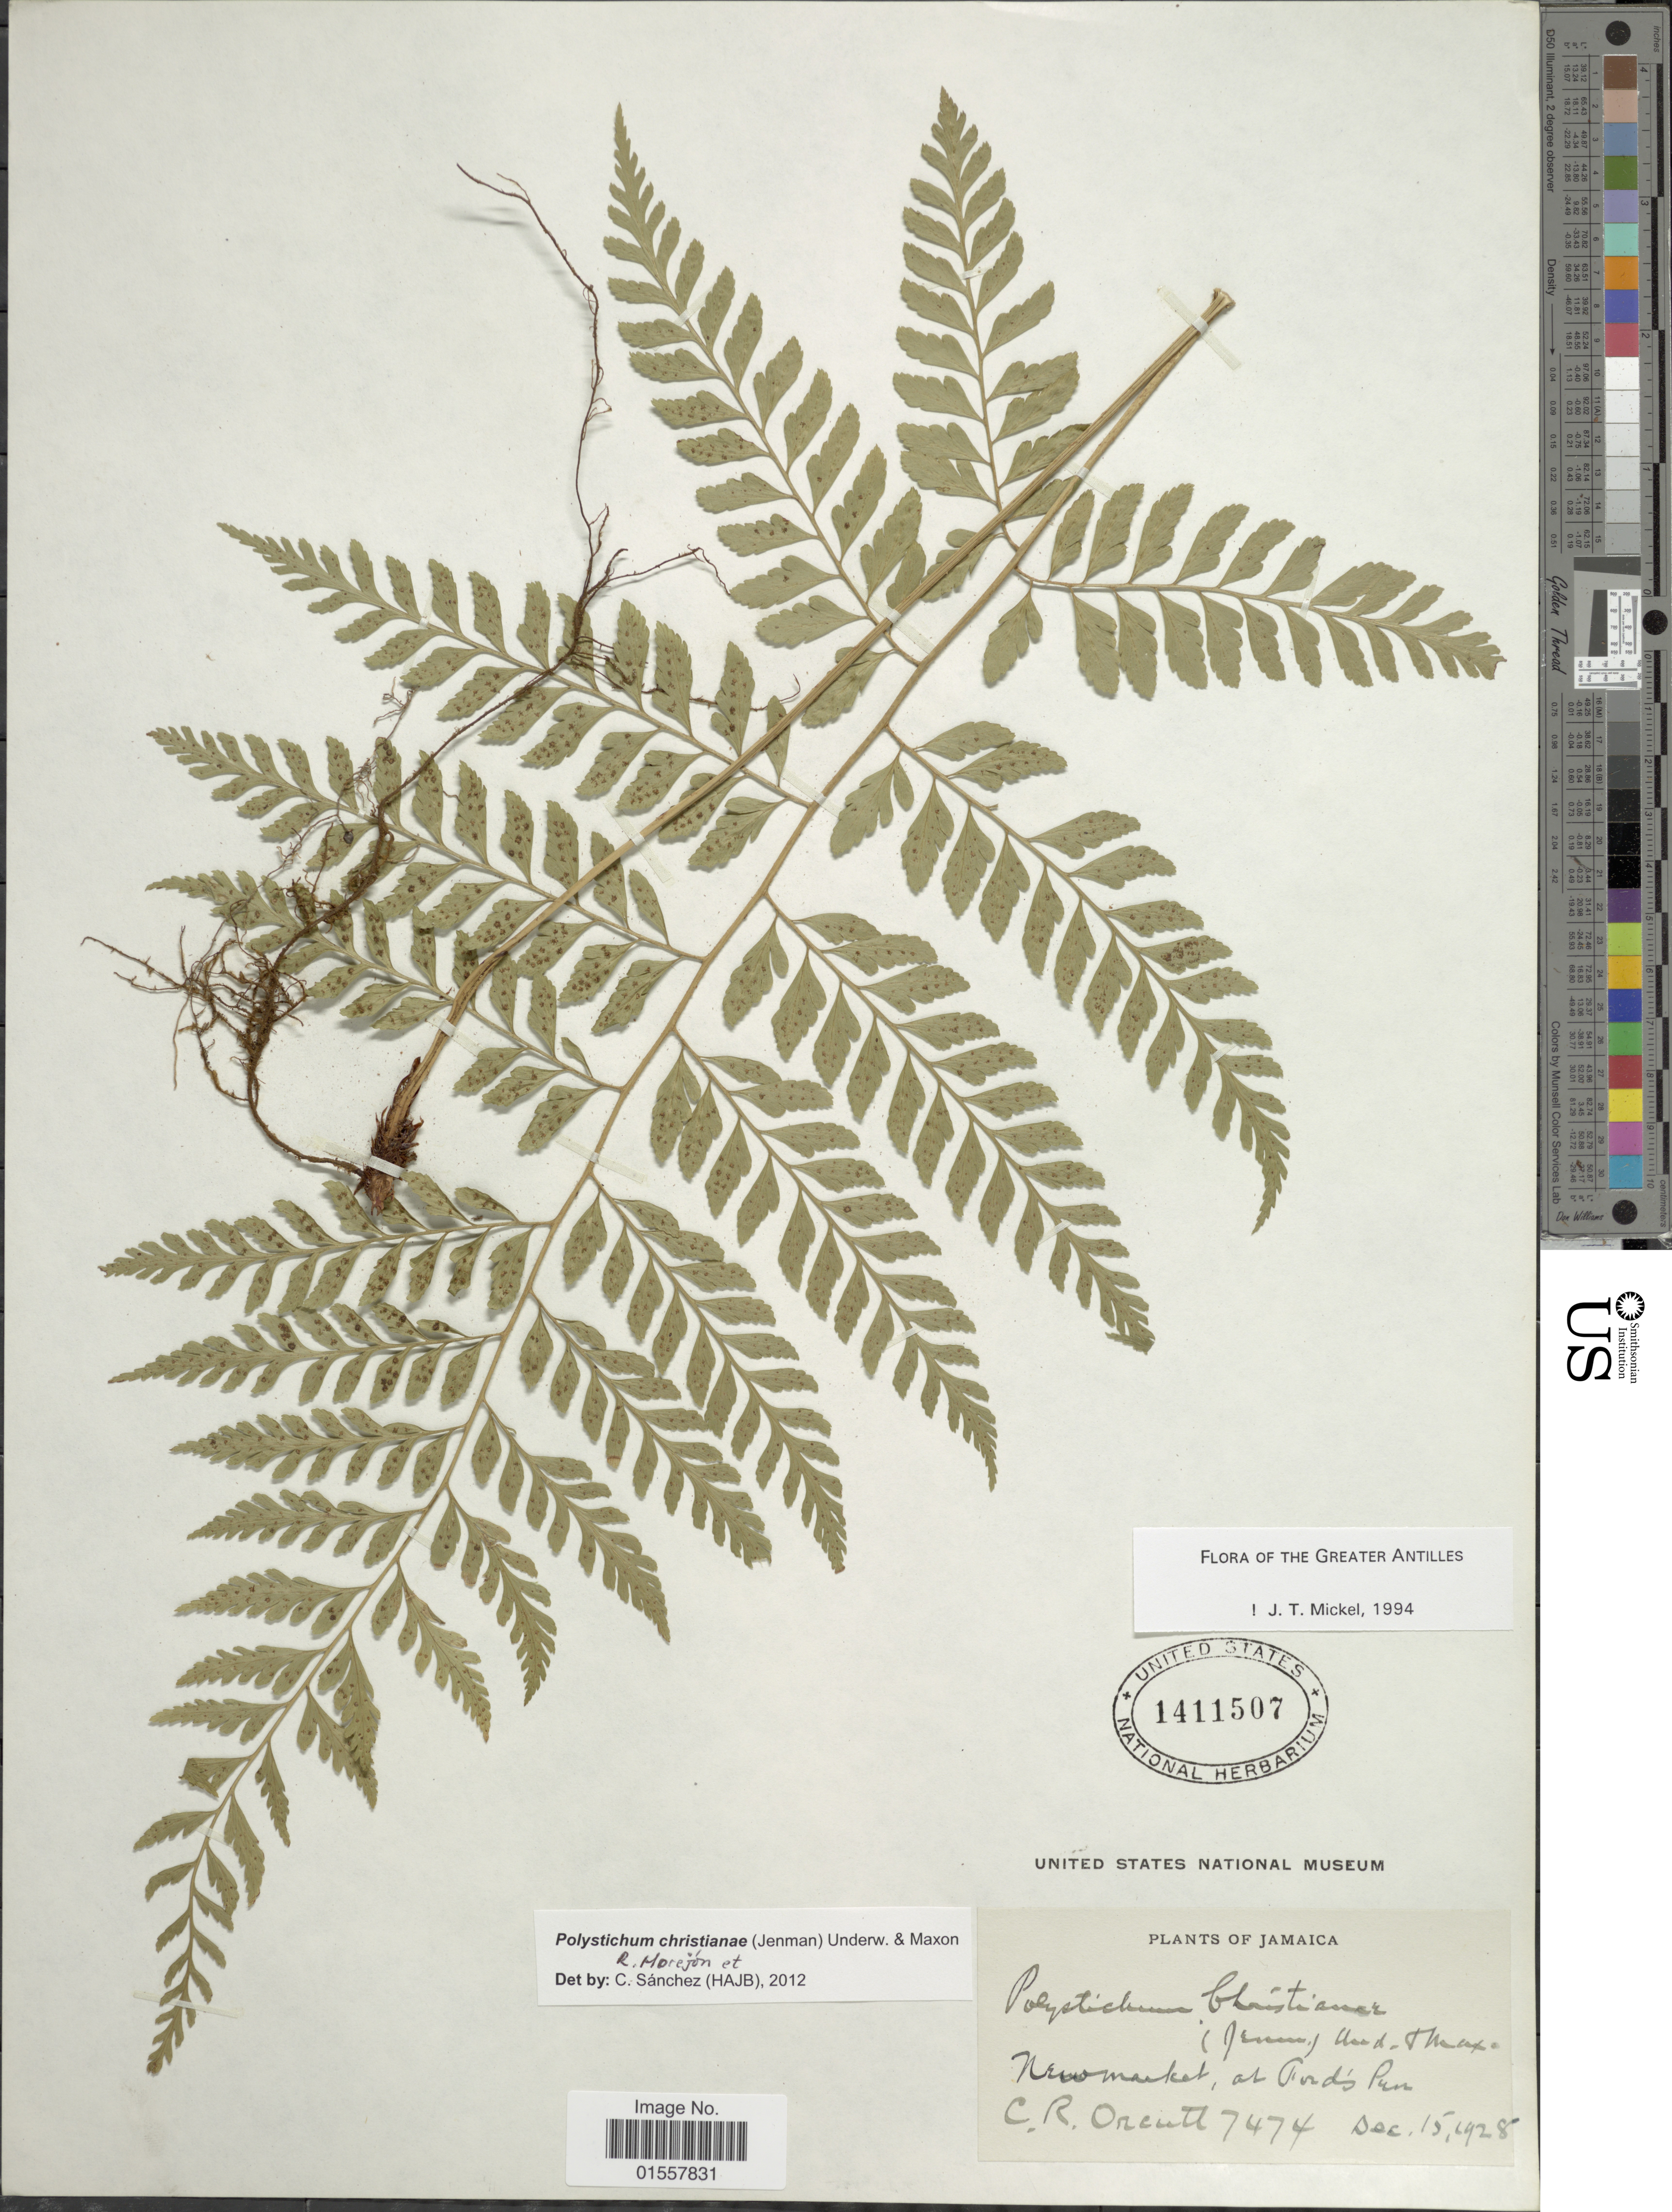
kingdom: Plantae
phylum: Tracheophyta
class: Polypodiopsida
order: Polypodiales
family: Dryopteridaceae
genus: Polystichum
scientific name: Polystichum christianae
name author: (Jenman) Underw. & Maxon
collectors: C. R. Orcutt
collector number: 7474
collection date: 1928-12-15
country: Jamaica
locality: New Market, at Ford's Pen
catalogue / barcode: US 1411507